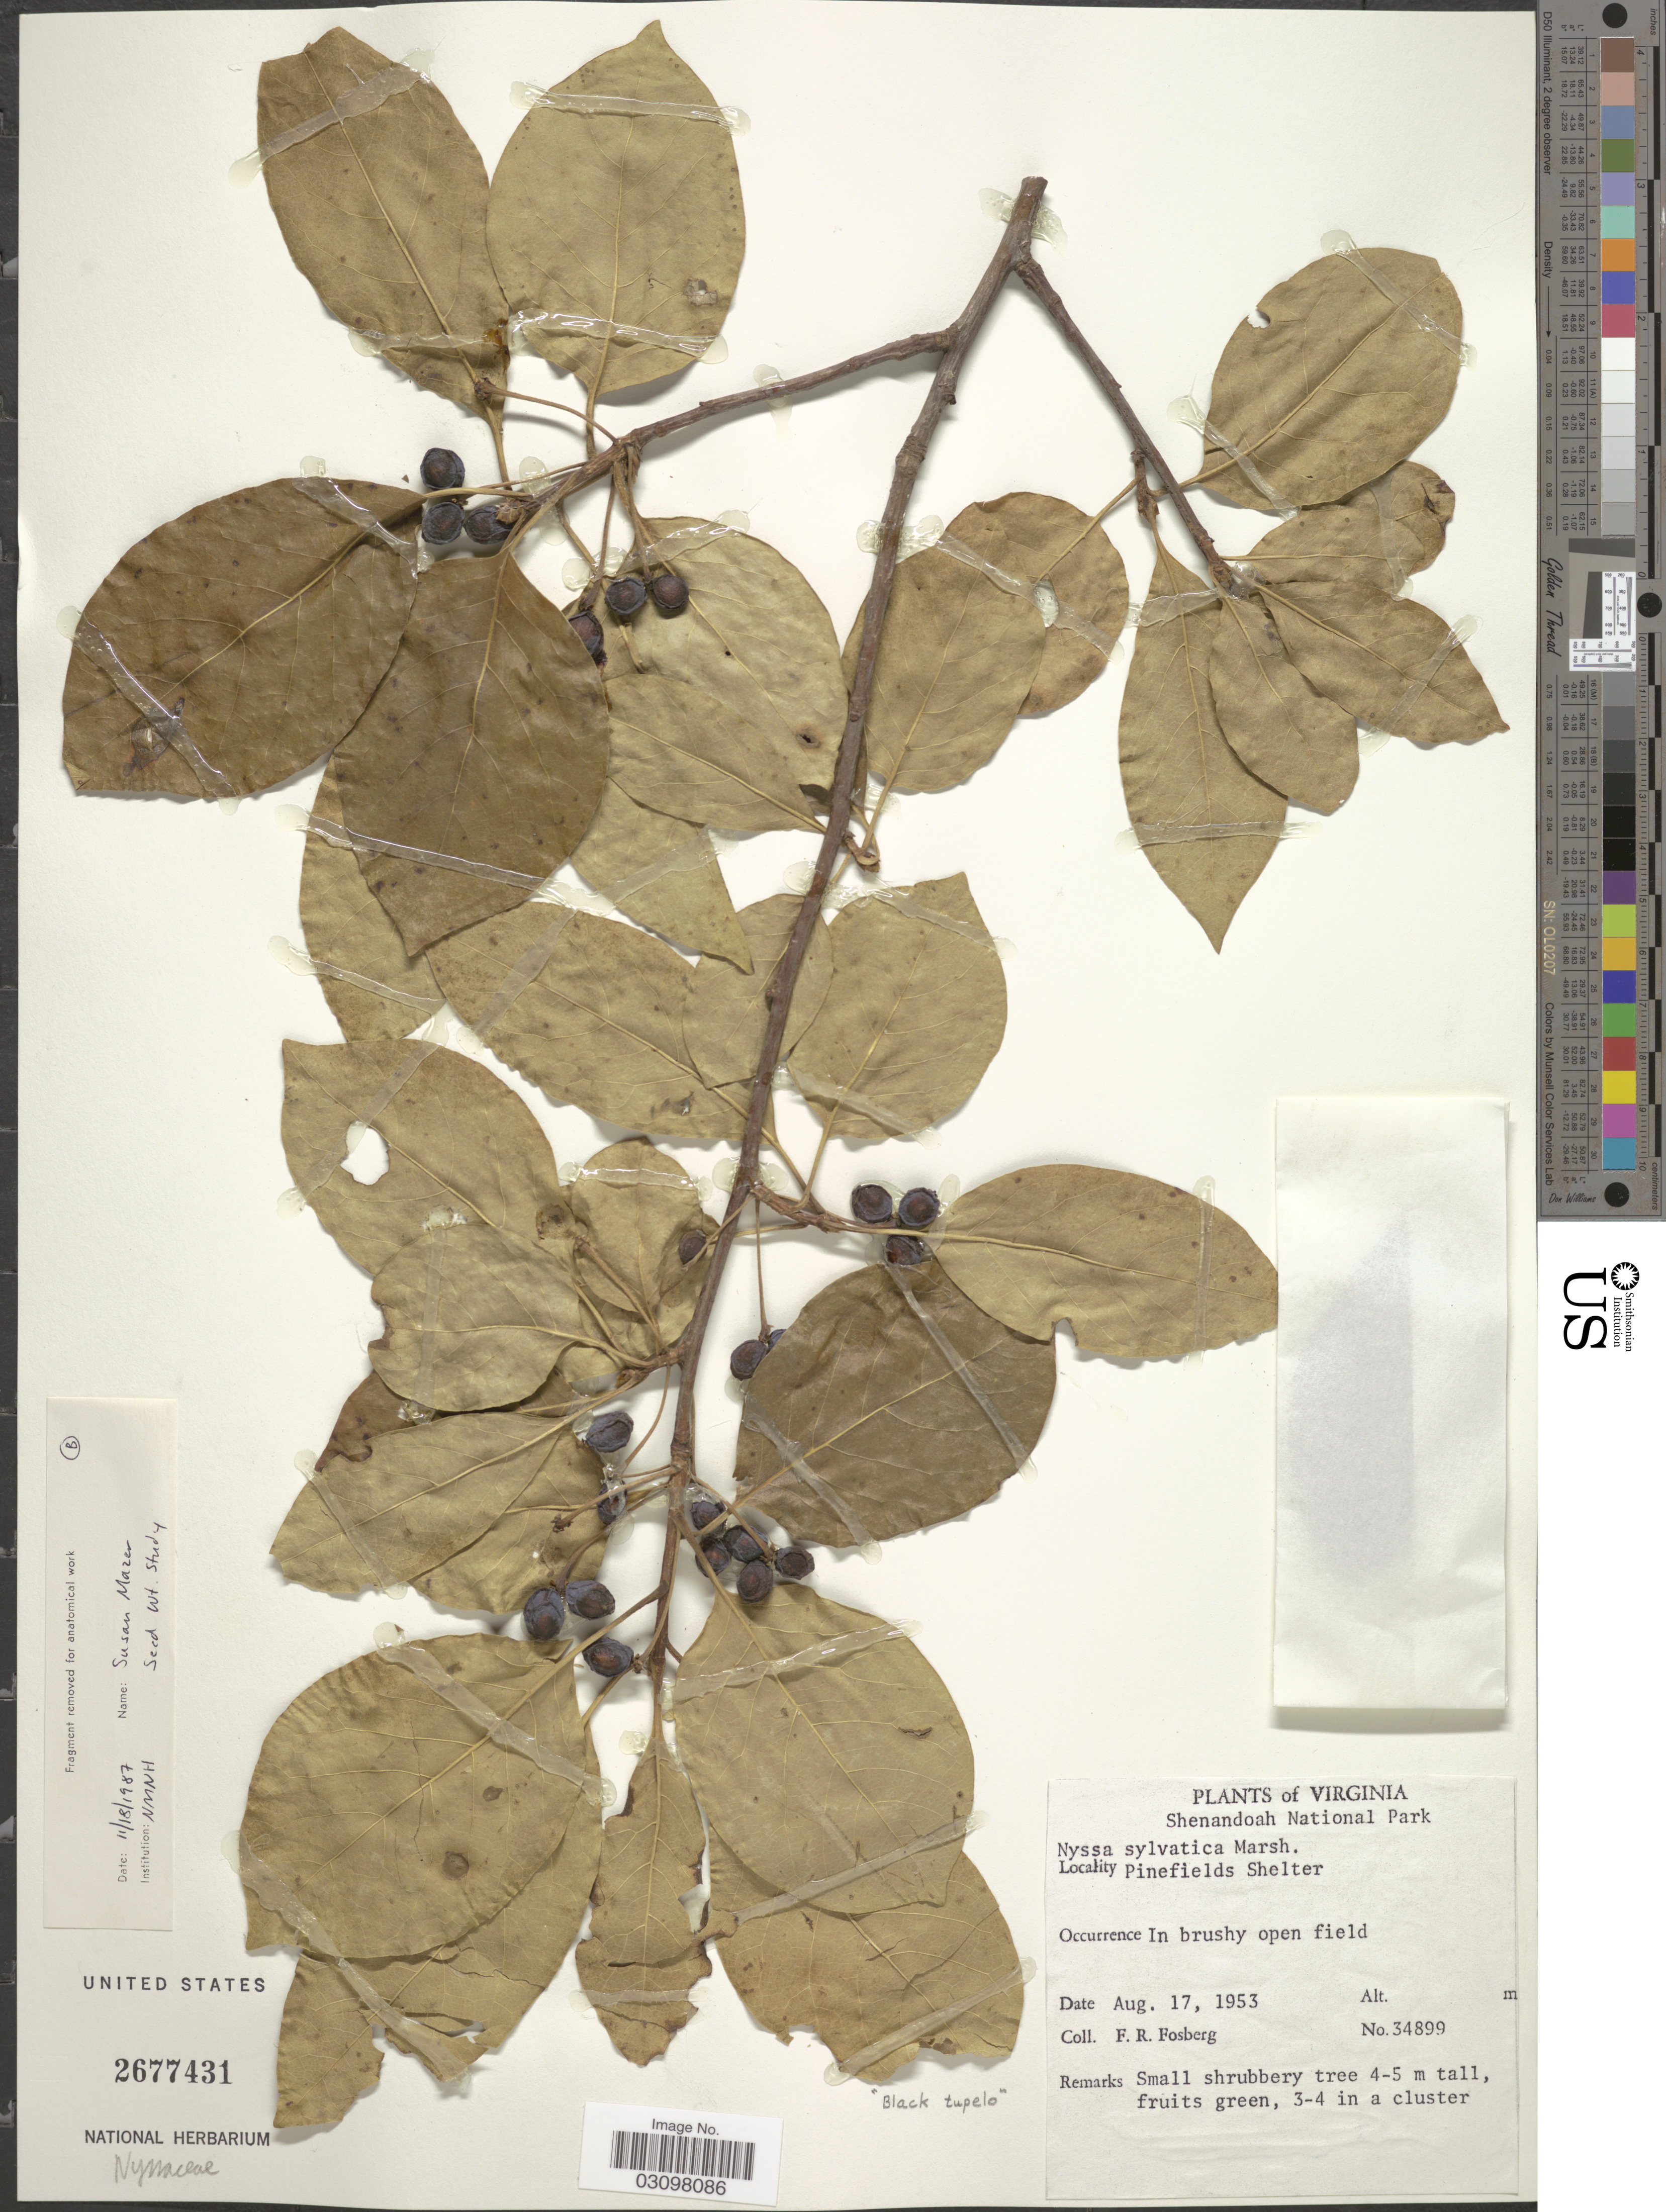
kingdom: Plantae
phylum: Tracheophyta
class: Magnoliopsida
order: Cornales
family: Nyssaceae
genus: Nyssa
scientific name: Nyssa sylvatica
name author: Marshall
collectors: F. R. Fosberg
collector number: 34899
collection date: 1953-08-17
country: United States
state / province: Virginia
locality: Shenandoah National Park. Pinefields Shelter.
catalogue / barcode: US 2677431